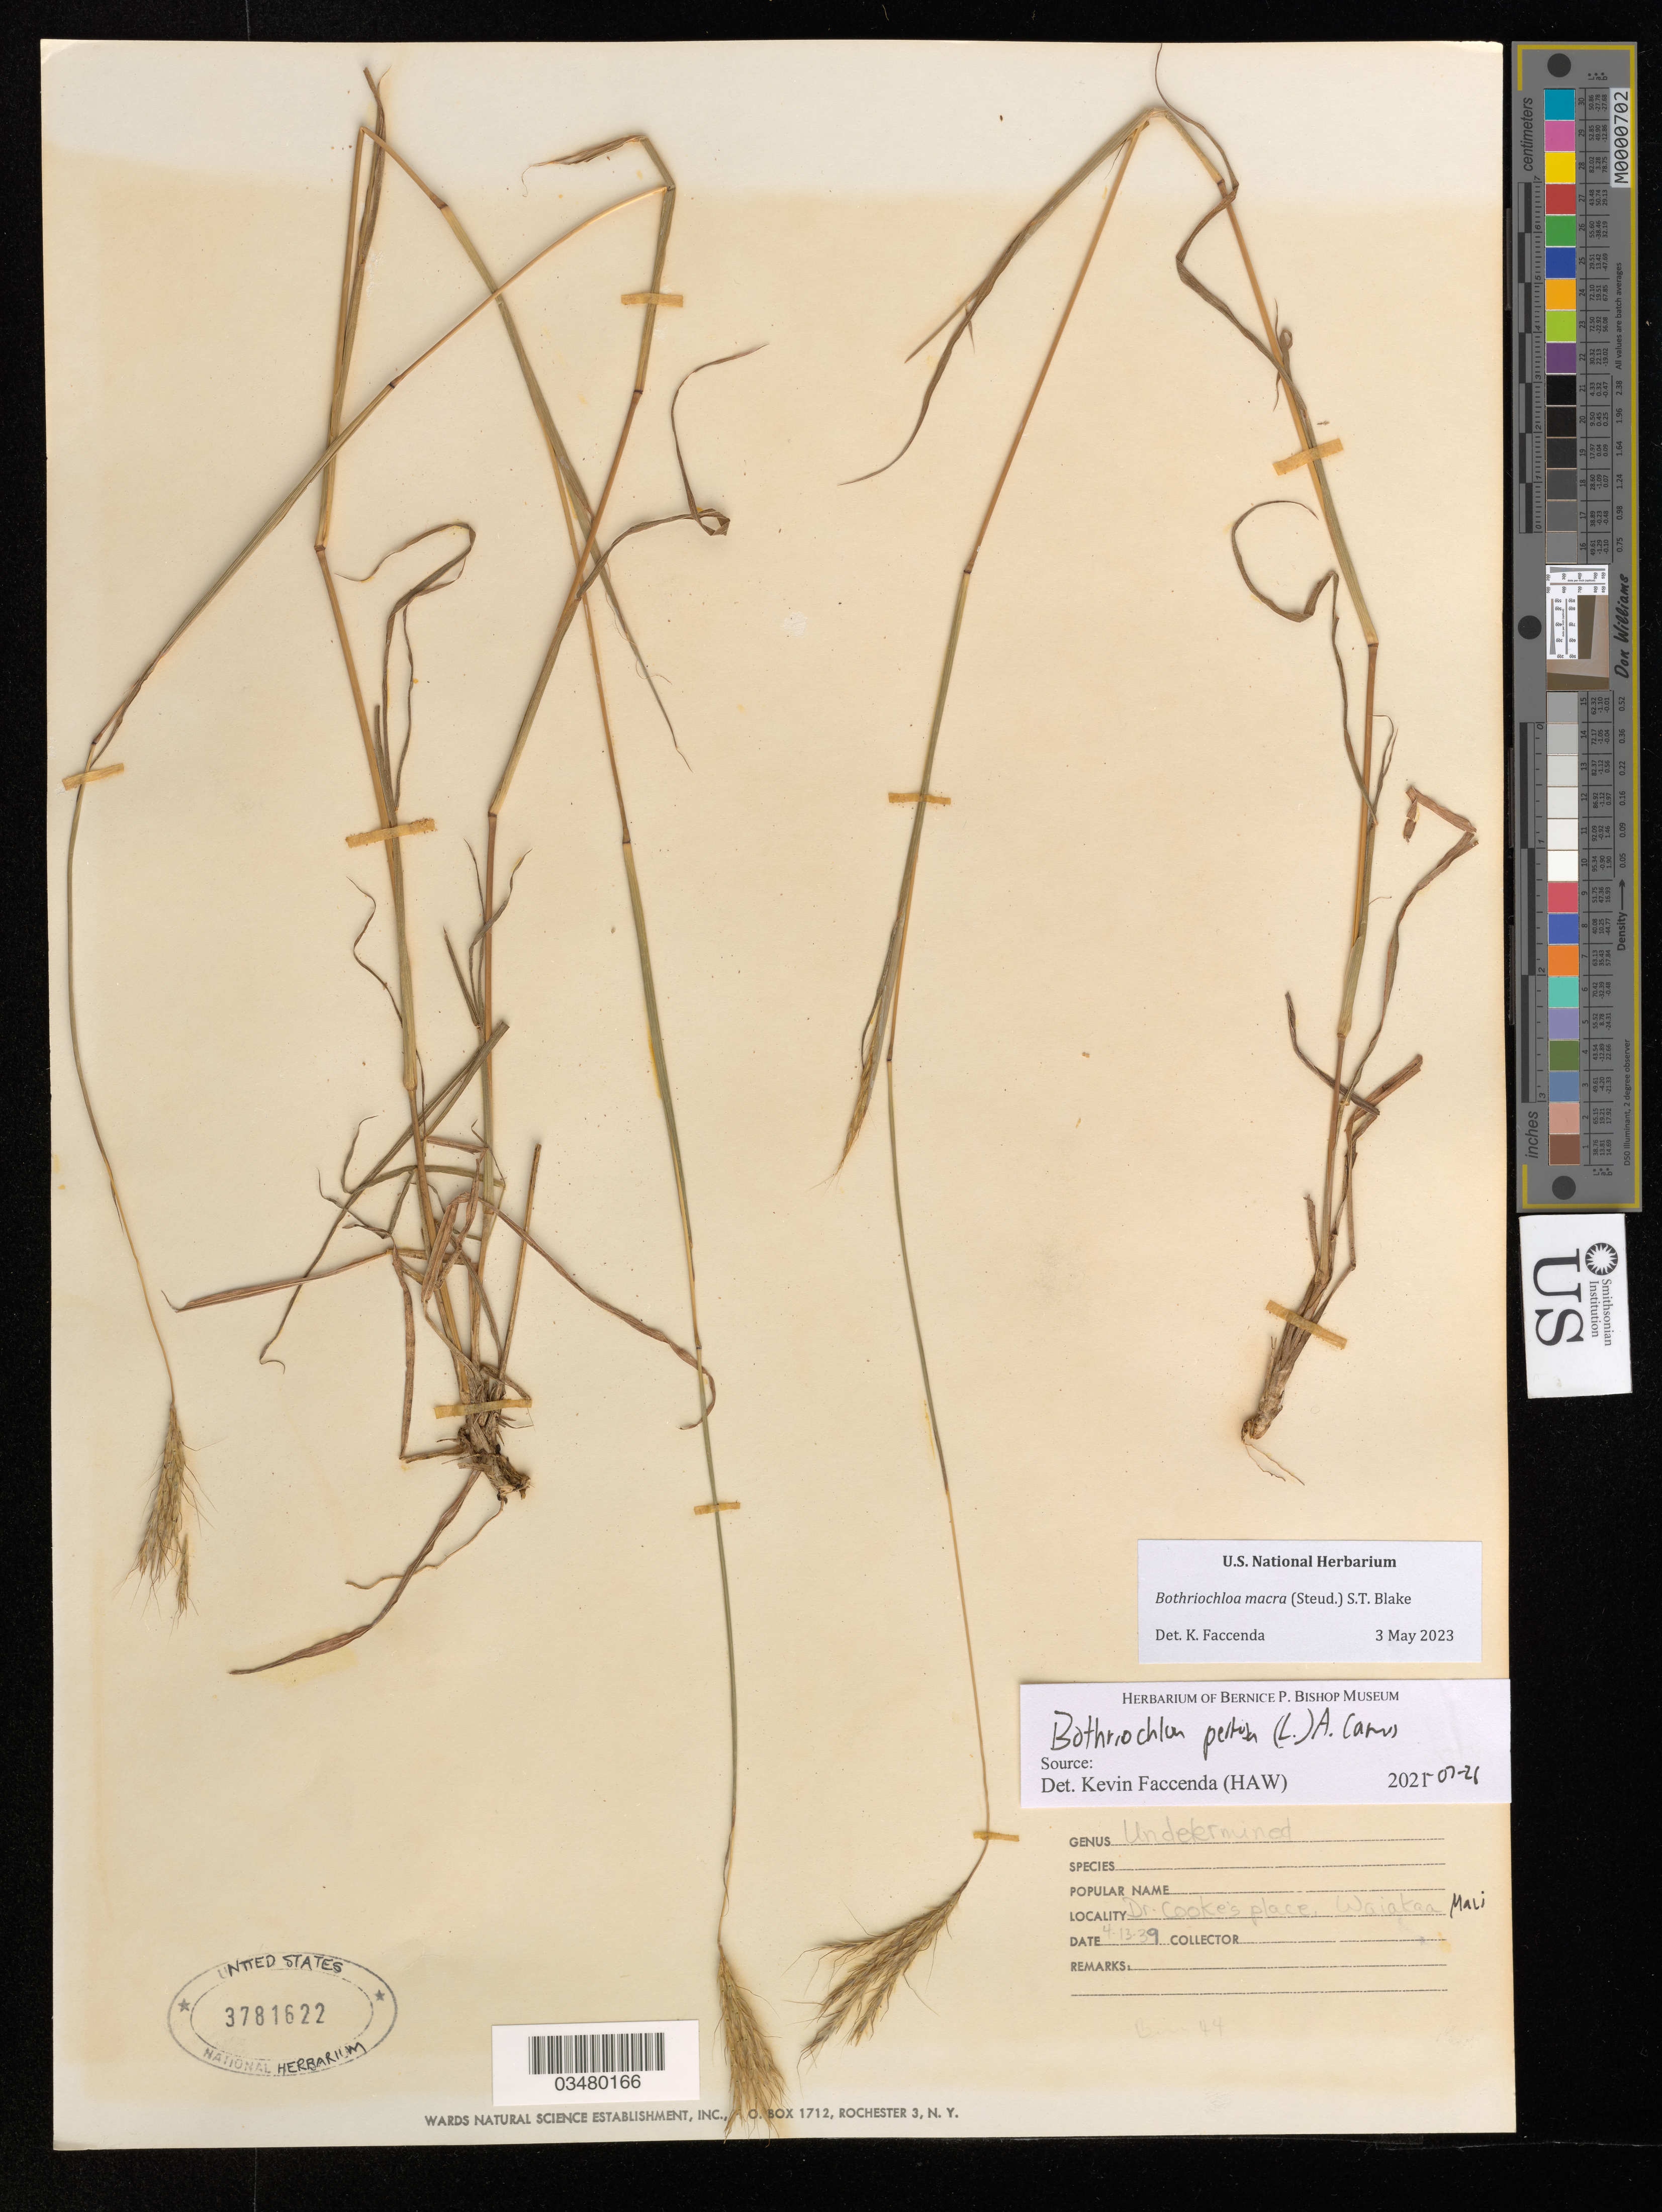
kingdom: Plantae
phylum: Tracheophyta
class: Liliopsida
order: Poales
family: Poaceae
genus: Bothriochloa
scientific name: Bothriochloa macra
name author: (Steud.) S.T. Blake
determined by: Faccenda, K.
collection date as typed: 4-13-39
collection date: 1939-04-13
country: United States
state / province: Hawaii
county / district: Maui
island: Moloka'i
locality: Waiakoa, Dr. Cooke's place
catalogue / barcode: US 3781622